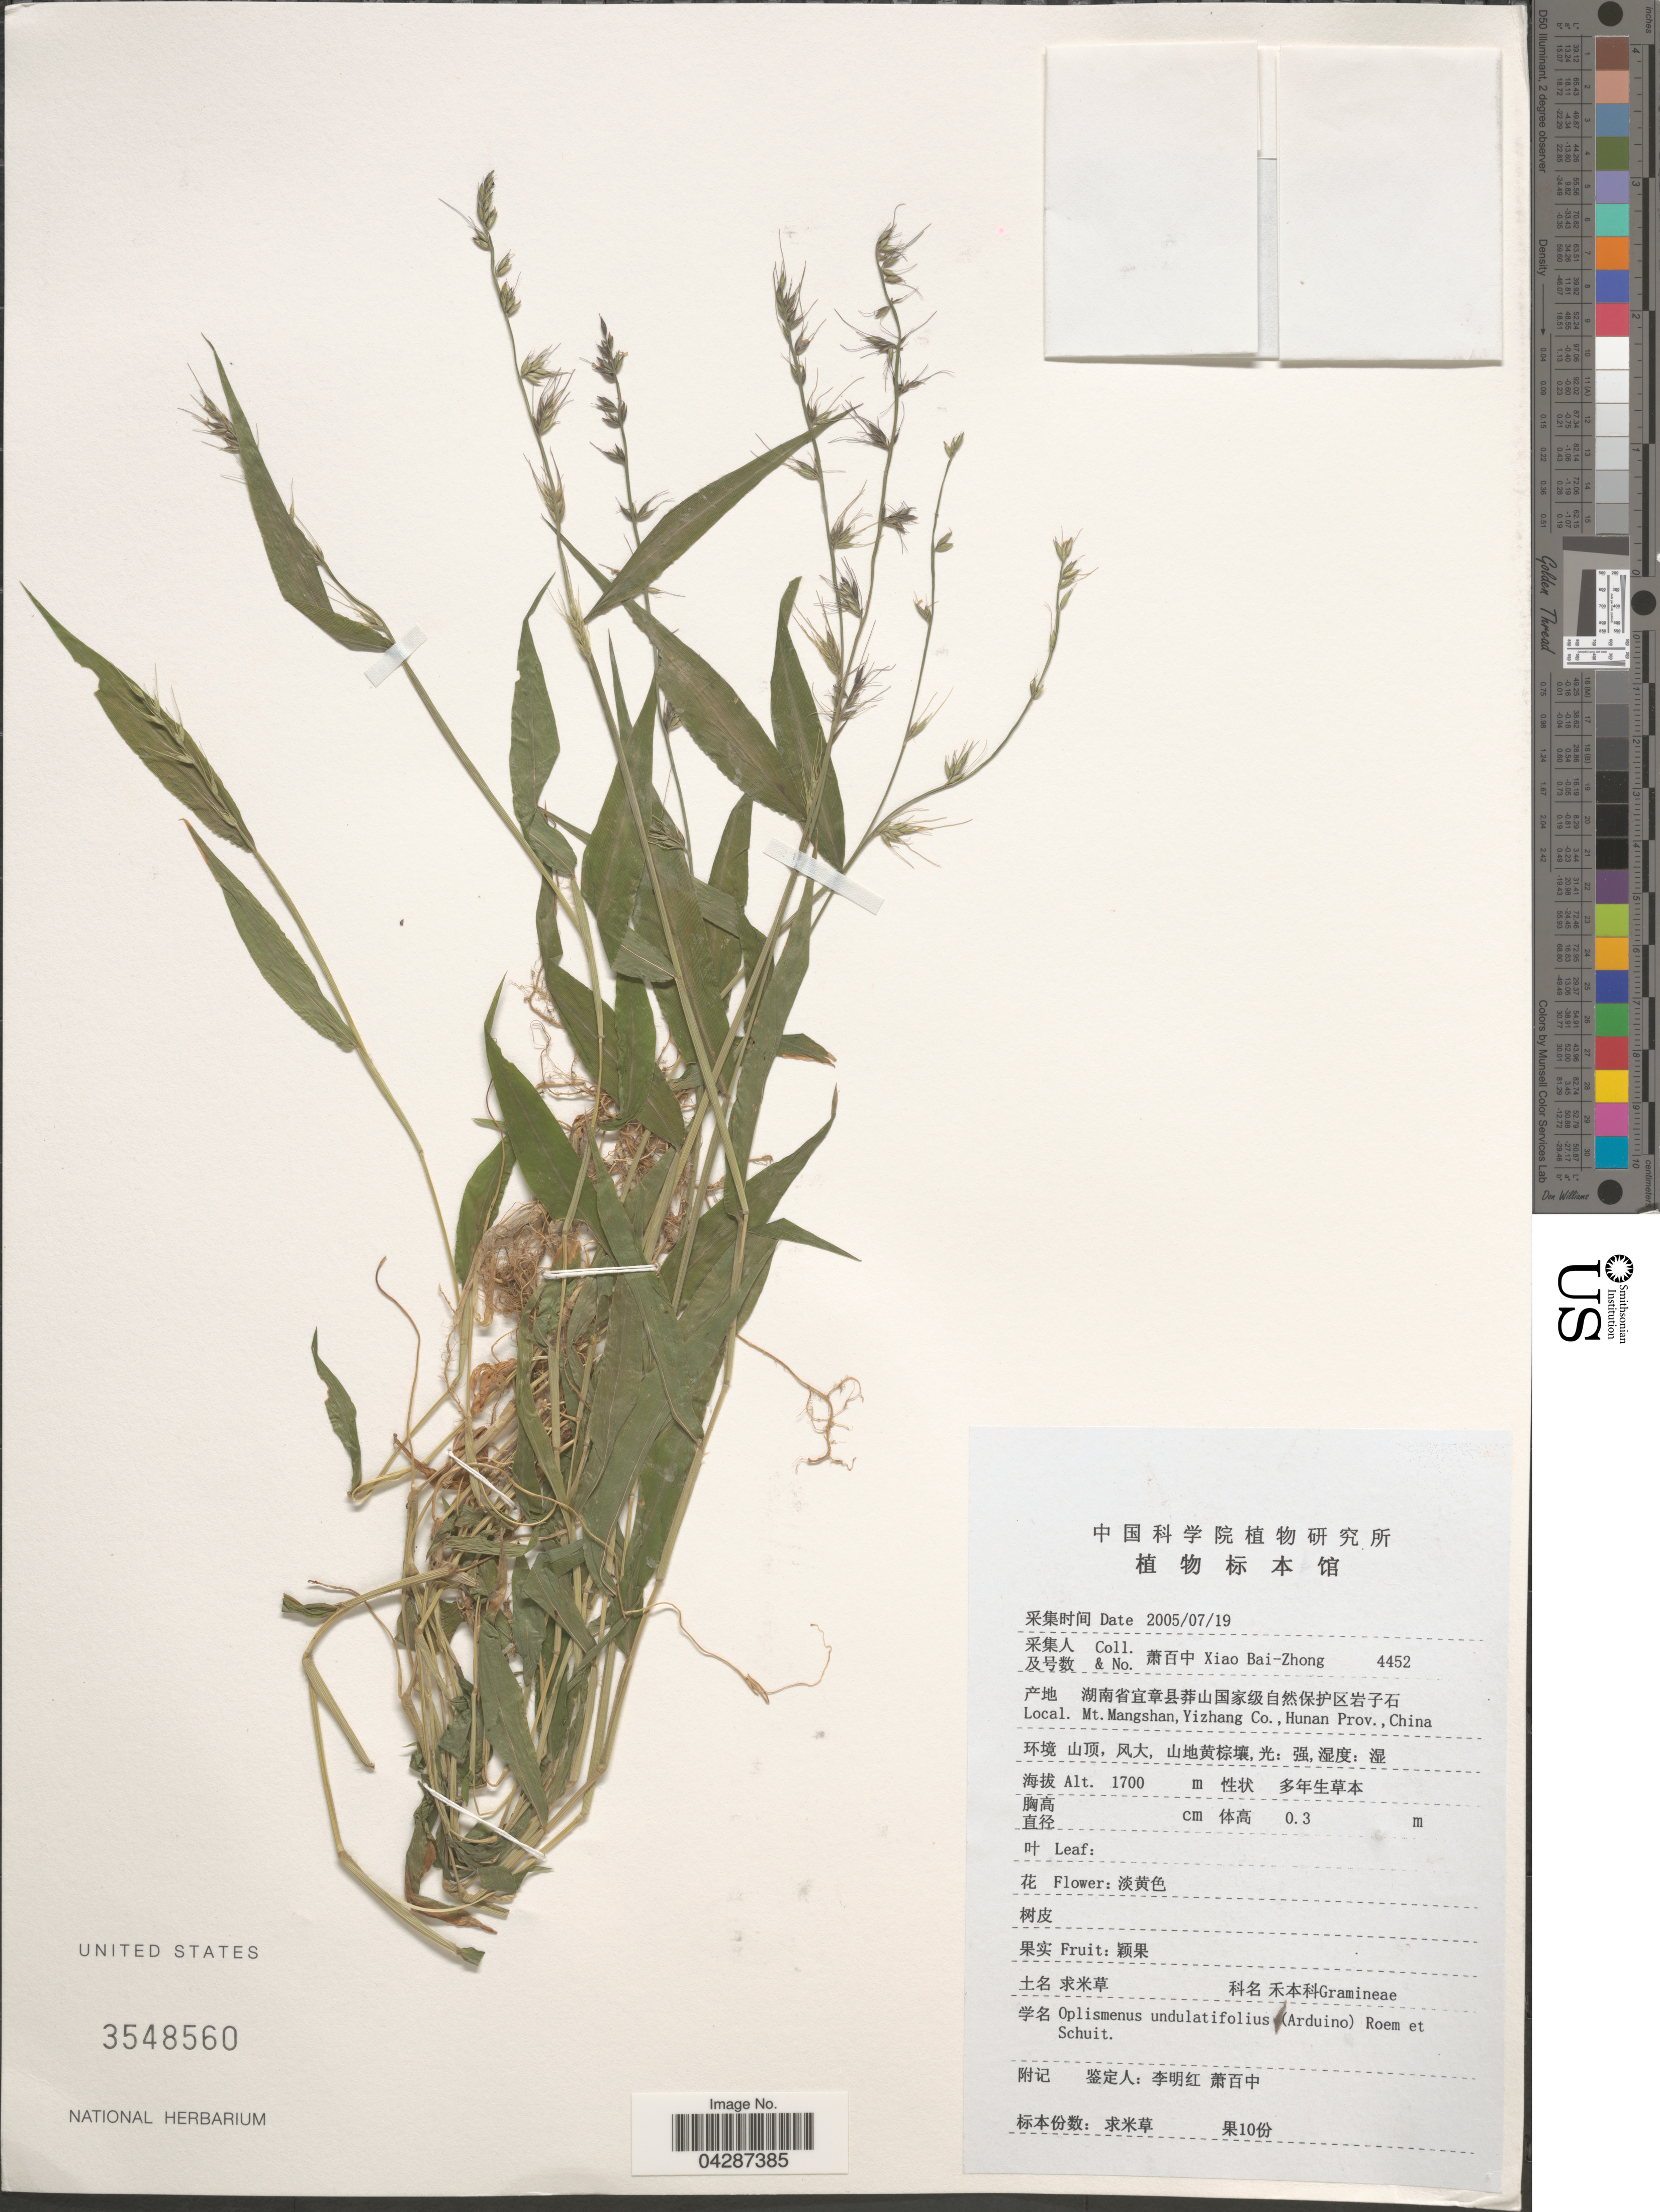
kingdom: Plantae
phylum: Tracheophyta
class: Liliopsida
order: Poales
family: Poaceae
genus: Oplismenus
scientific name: Oplismenus undulatifolius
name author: (Ard.) P. Beauv.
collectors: B. Z. Xiao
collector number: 4452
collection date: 2005-07-19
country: China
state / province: Hunan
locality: X. Mt. Mangshan, Yizhang Co.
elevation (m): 1700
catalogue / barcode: US 3548560